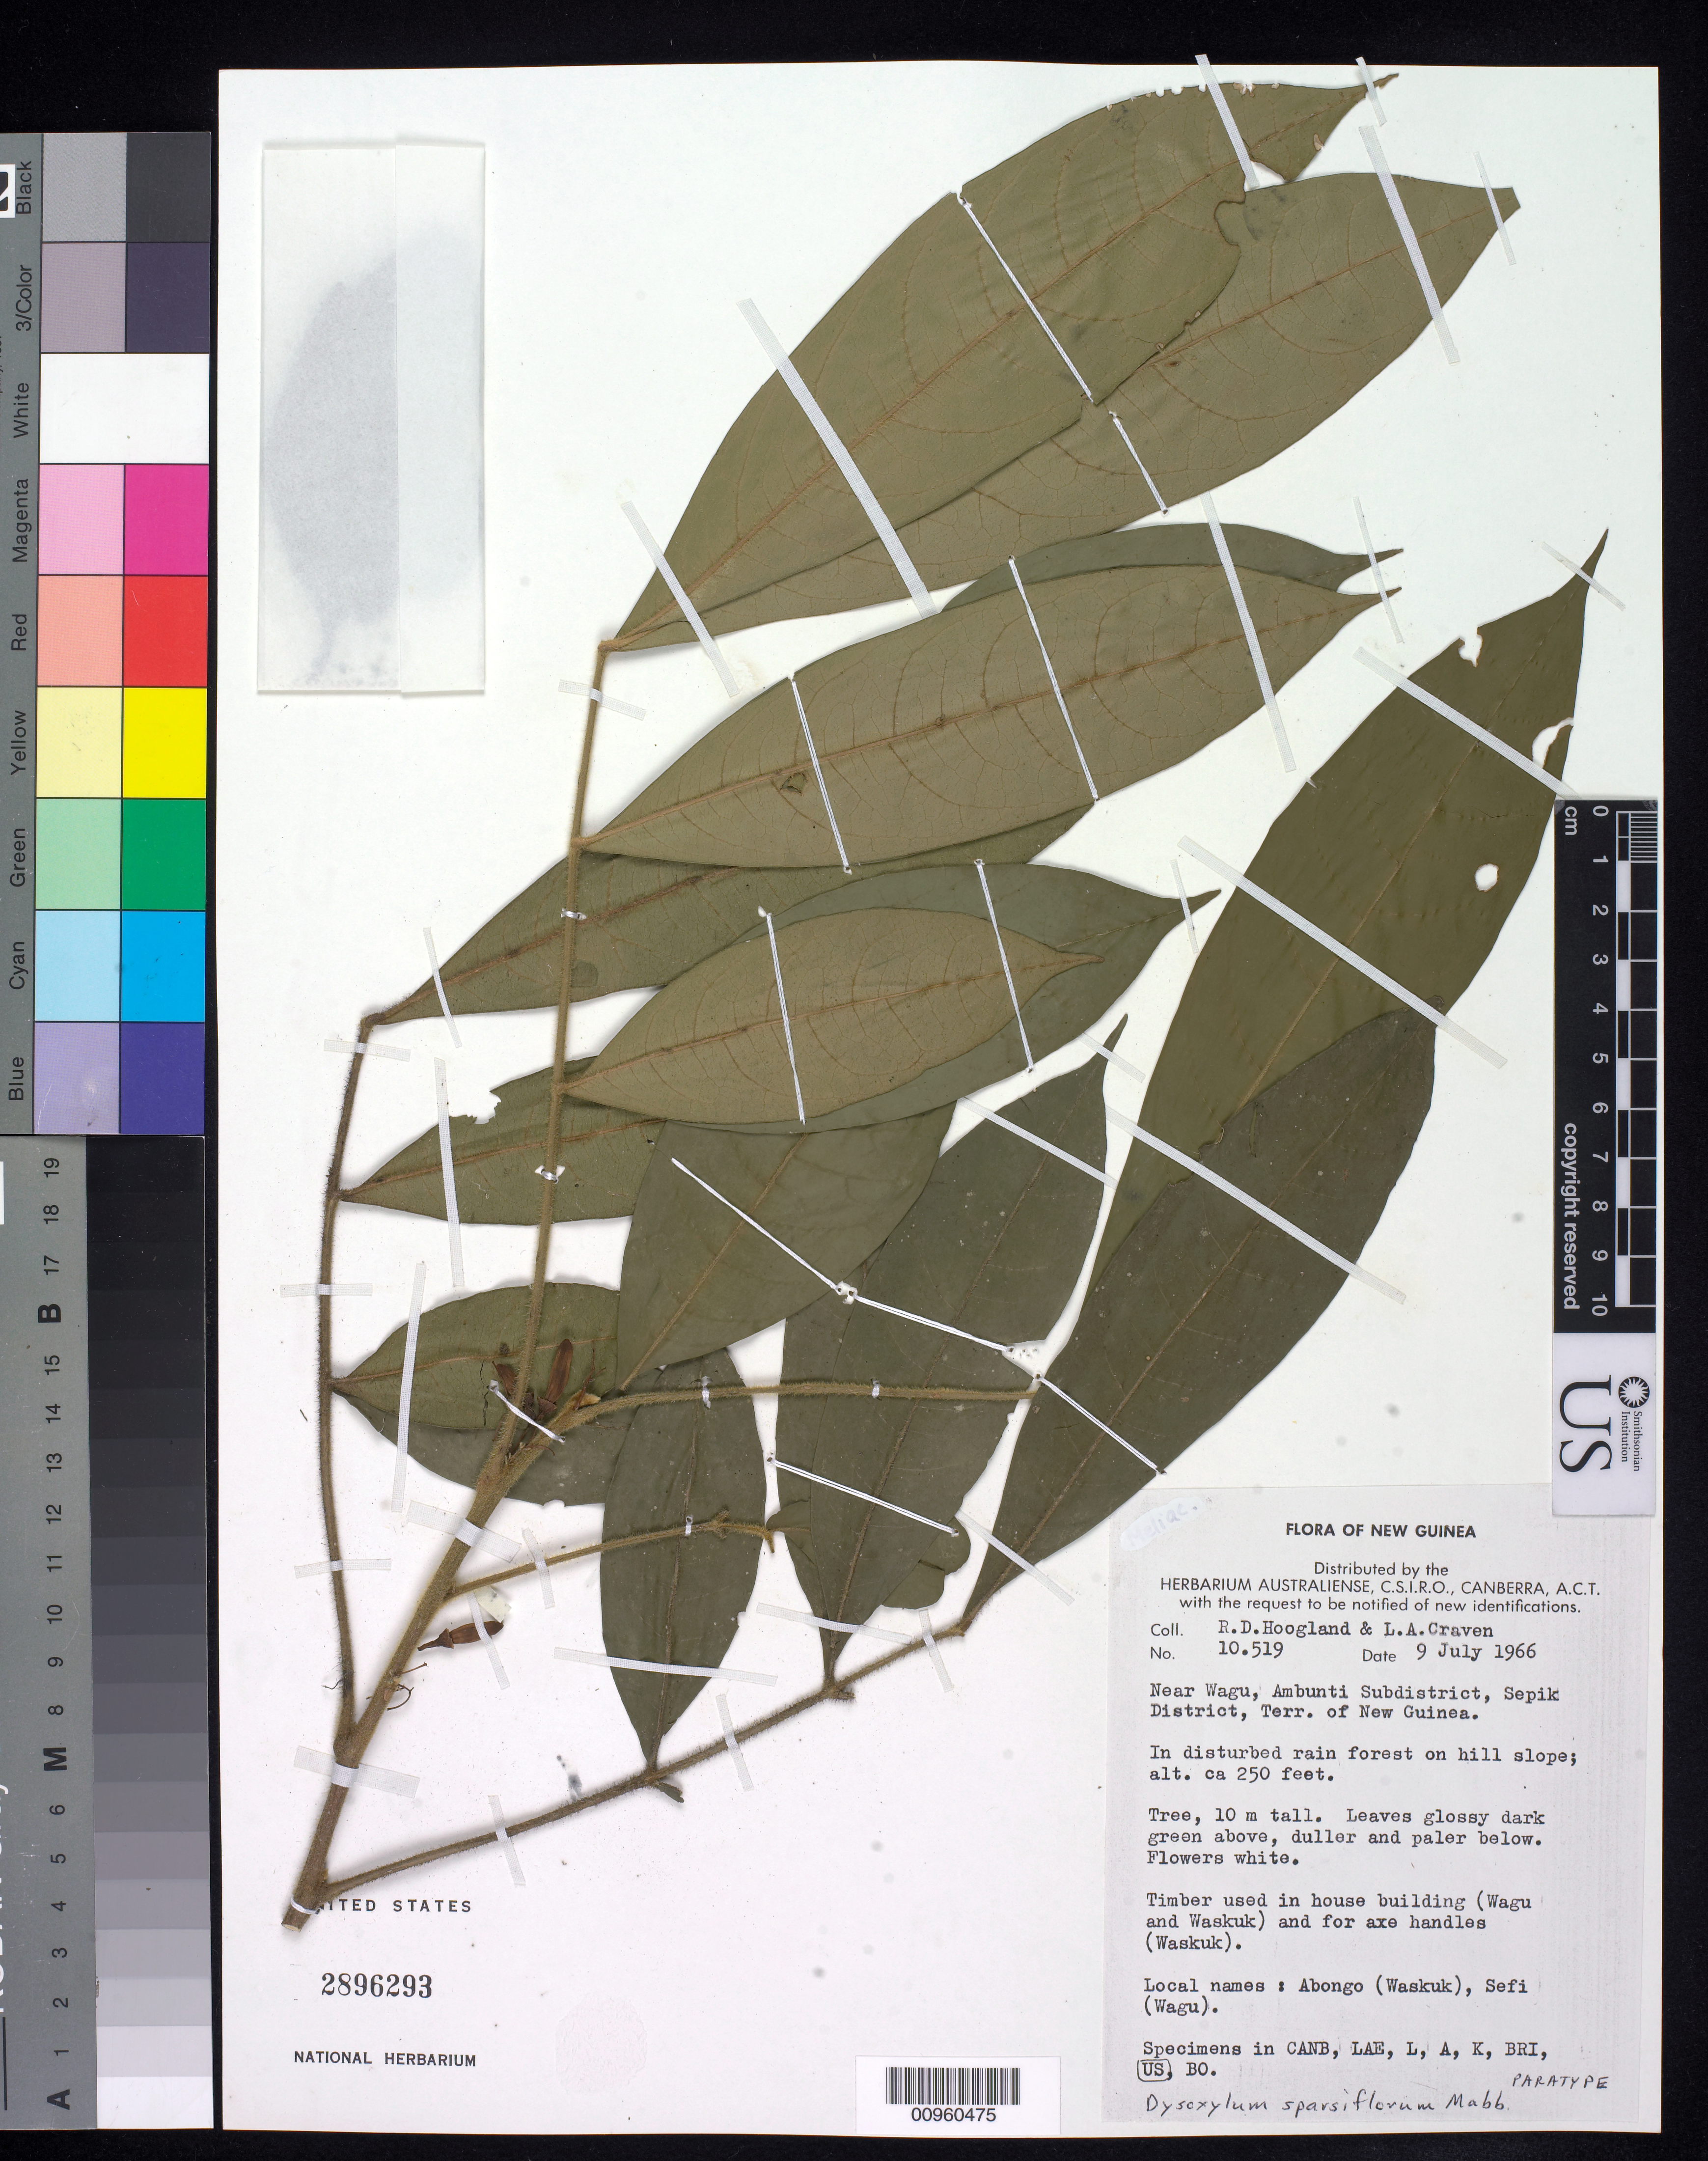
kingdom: Plantae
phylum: Tracheophyta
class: Magnoliopsida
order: Sapindales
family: Meliaceae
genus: Didymocheton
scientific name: Didymocheton sparsiflorus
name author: (Mabb.) Mabb.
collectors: R. D. Hoogland & L. A. Craven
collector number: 10519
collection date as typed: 09 Jul 1966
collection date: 1966-07-09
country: Papua New Guinea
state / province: East Sepik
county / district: Ambunti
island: New Guinea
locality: Near Wagu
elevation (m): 76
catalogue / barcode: US 2896293